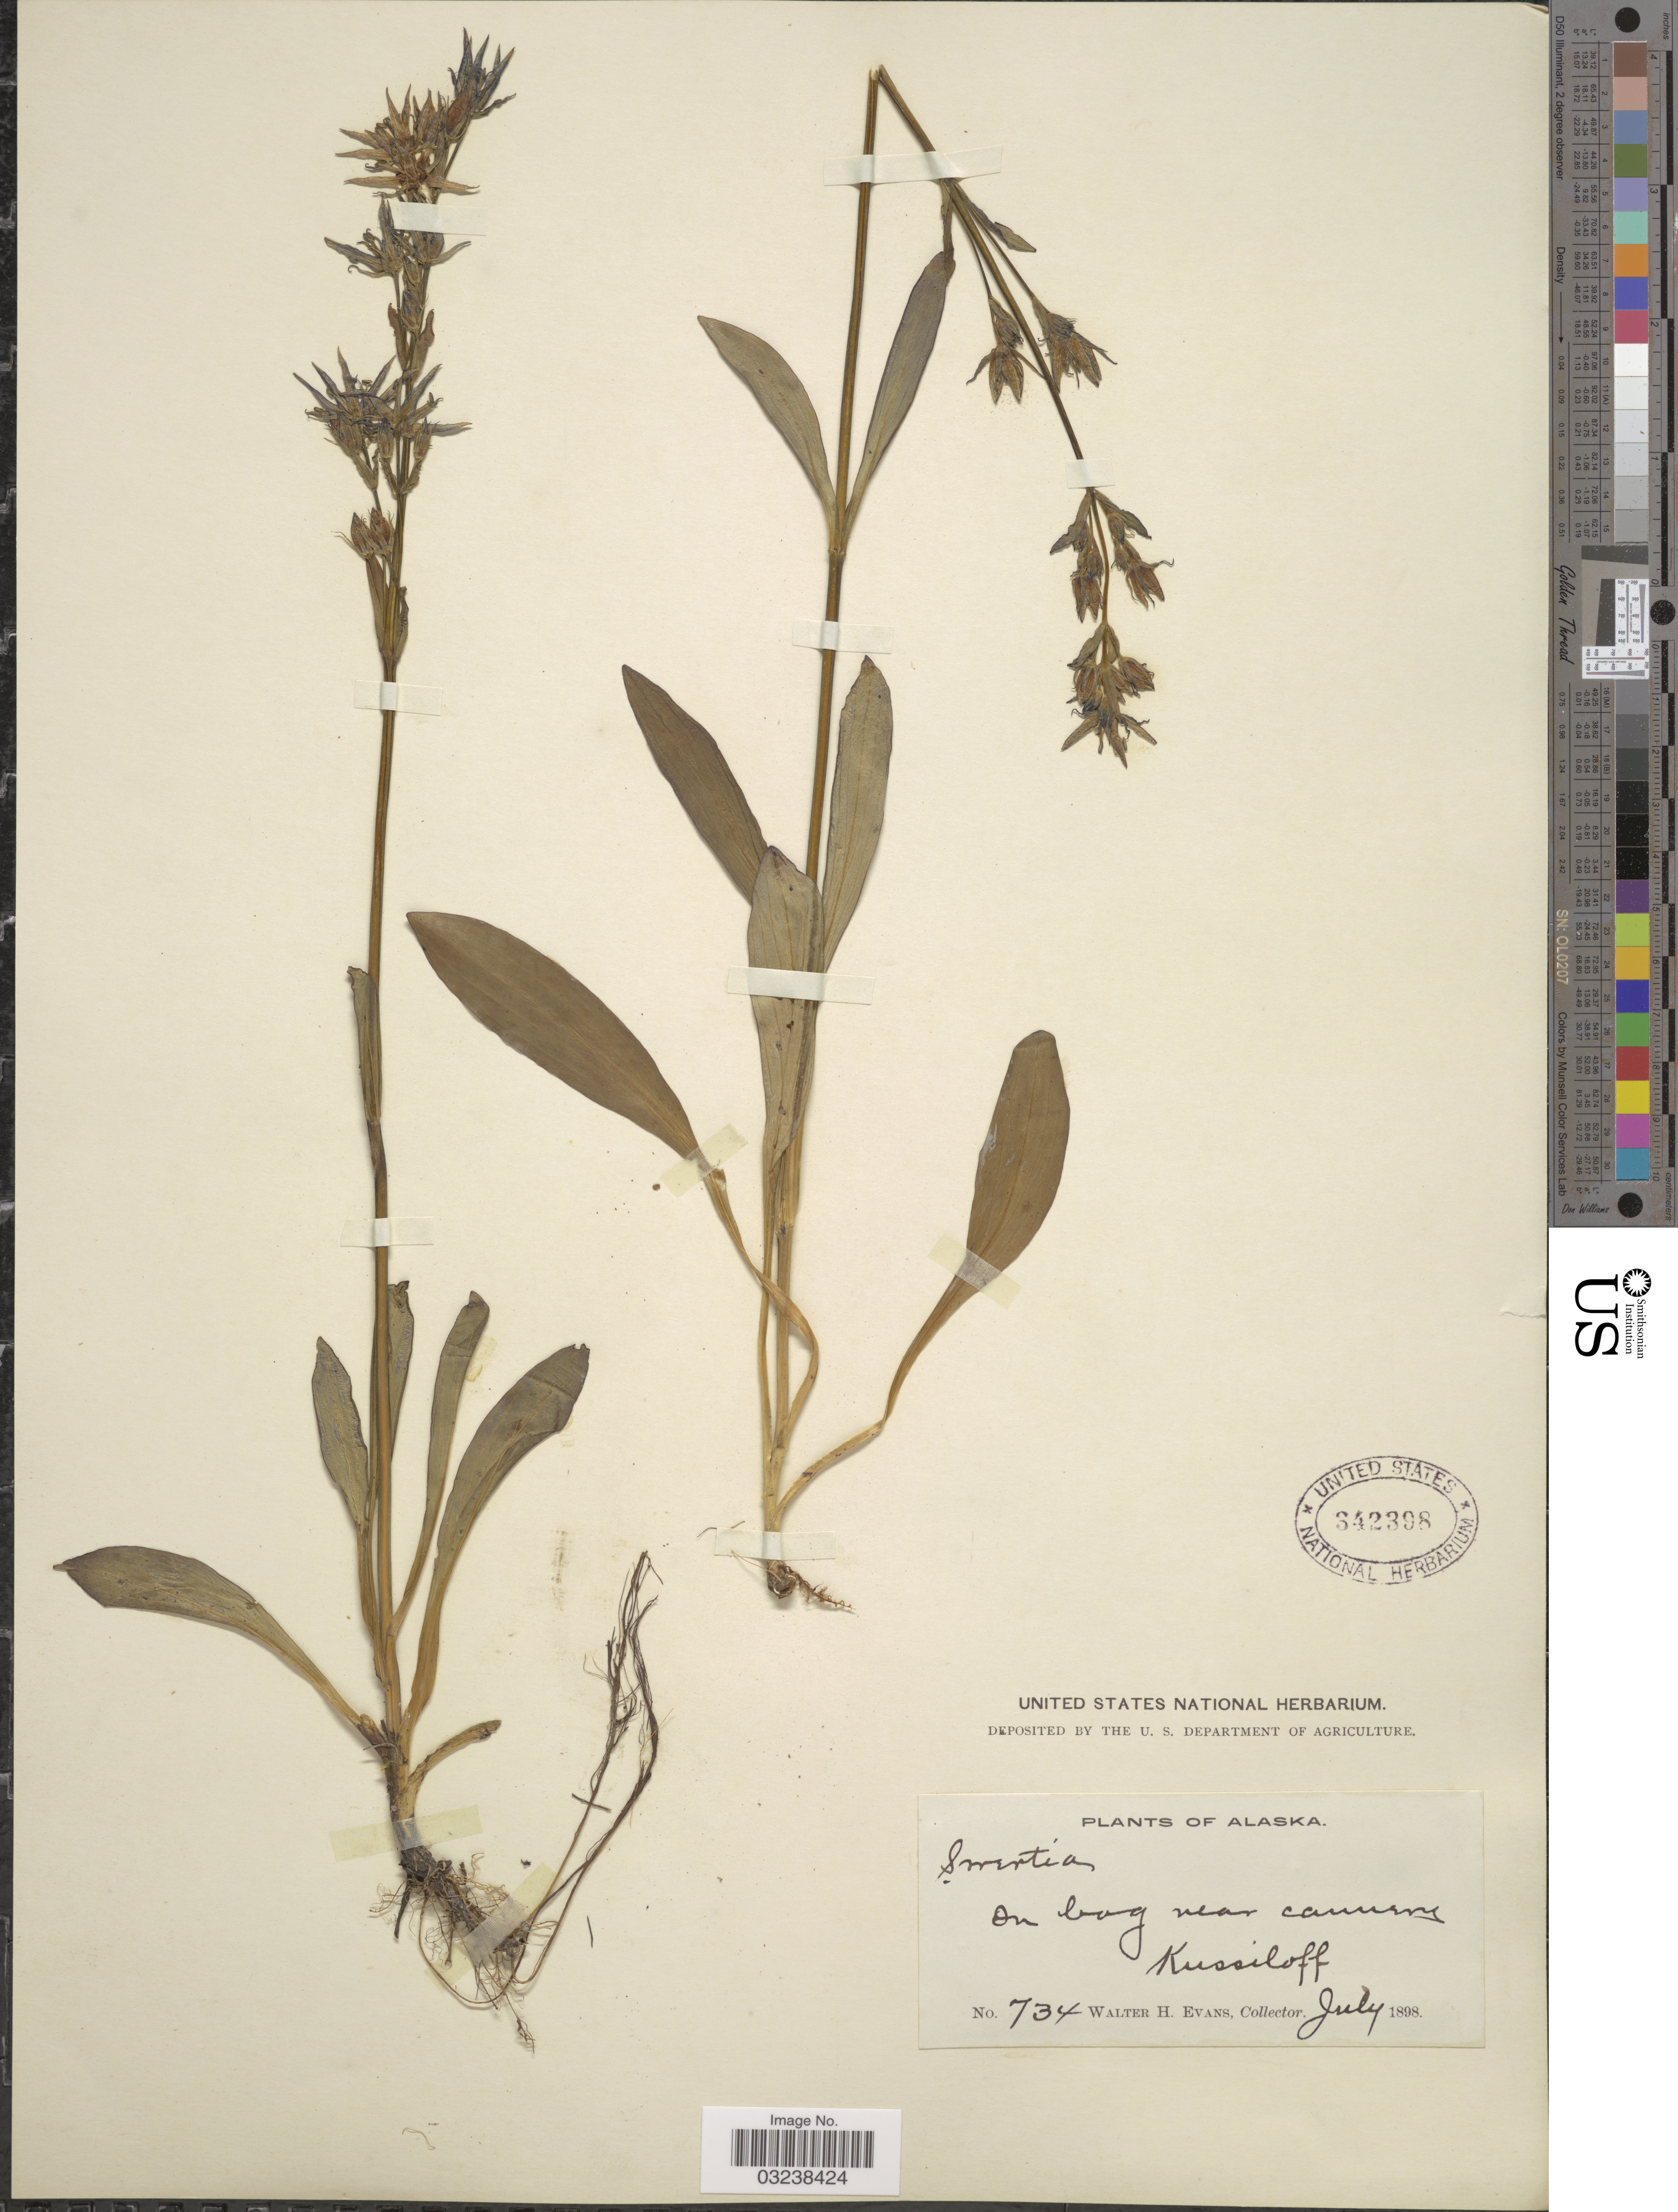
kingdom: Plantae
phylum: Tracheophyta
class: Magnoliopsida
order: Gentianales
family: Gentianaceae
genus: Swertia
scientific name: Swertia perennis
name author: L.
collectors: W. H. Evans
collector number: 734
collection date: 1898-07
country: United States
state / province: Alaska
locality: On bog near cannery. Kussiloff.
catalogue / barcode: US 342398